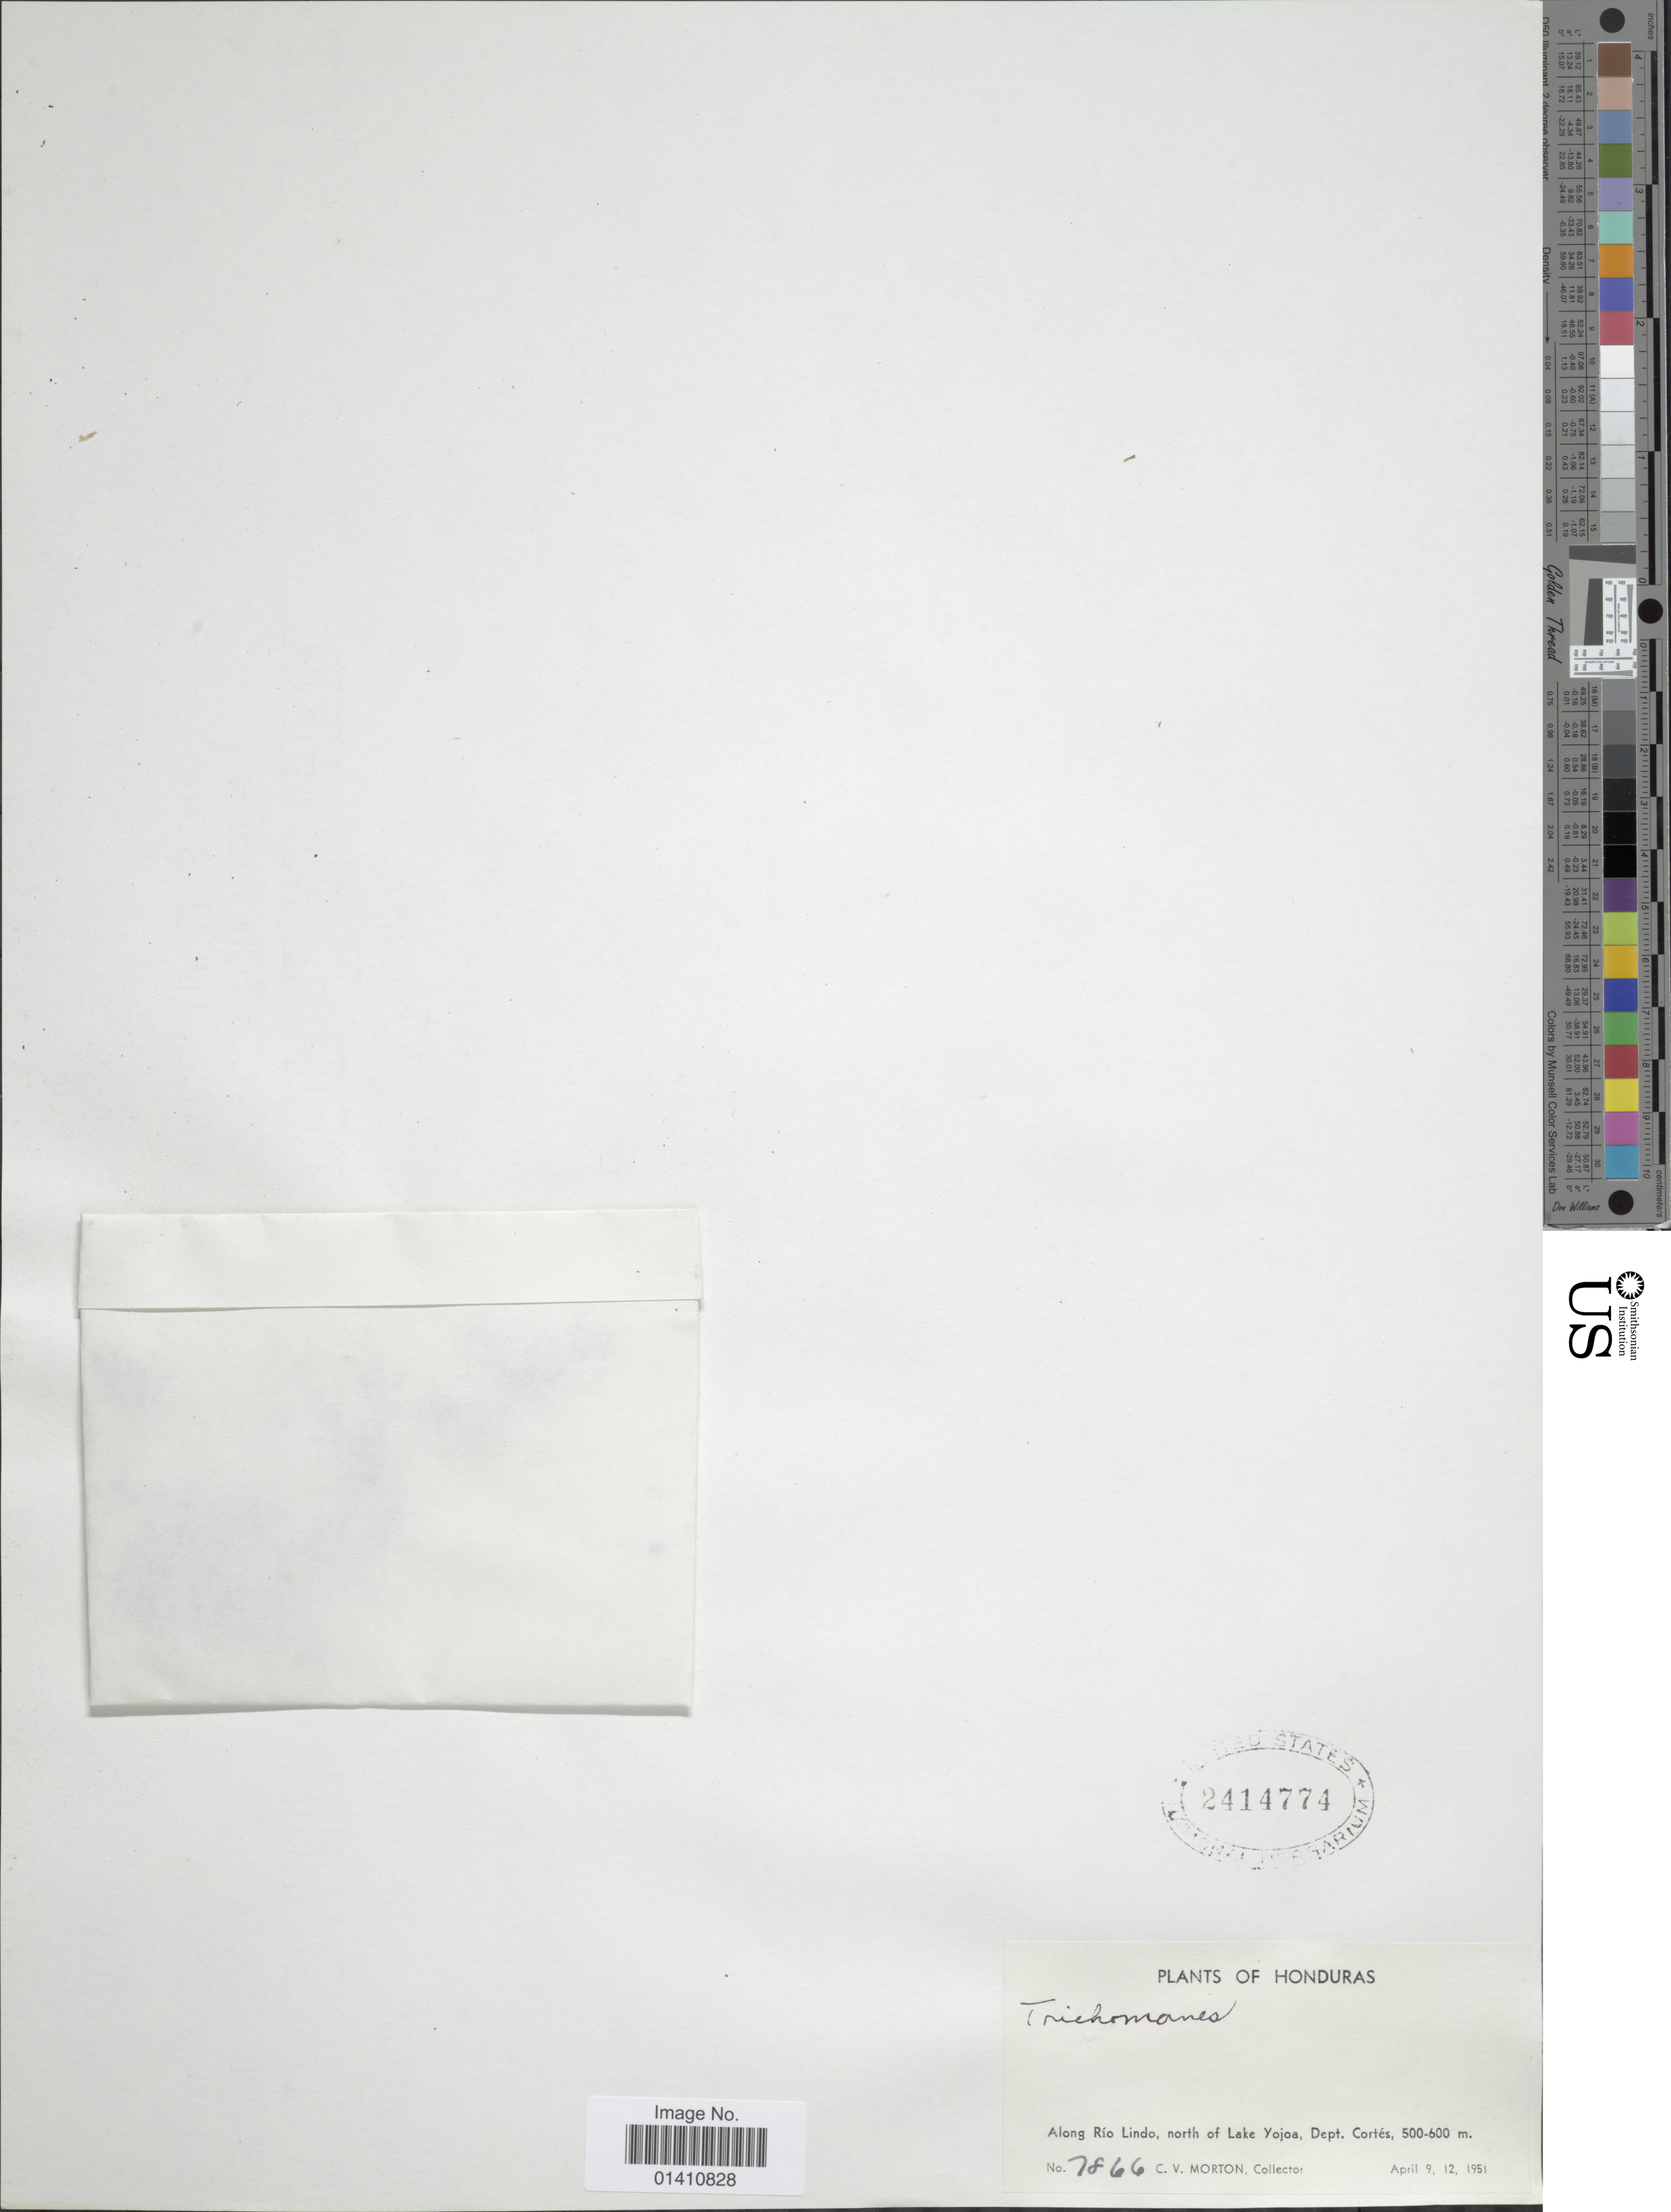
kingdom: Plantae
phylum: Tracheophyta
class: Polypodiopsida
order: Hymenophyllales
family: Hymenophyllaceae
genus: Didymoglossum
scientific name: Didymoglossum sp.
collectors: C. V. Morton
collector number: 7866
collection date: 1951-04-09/1951-04-12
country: Honduras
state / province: Cortés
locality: Along Rio Lindo, north of Lake Yojoa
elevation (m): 500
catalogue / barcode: US 2414774